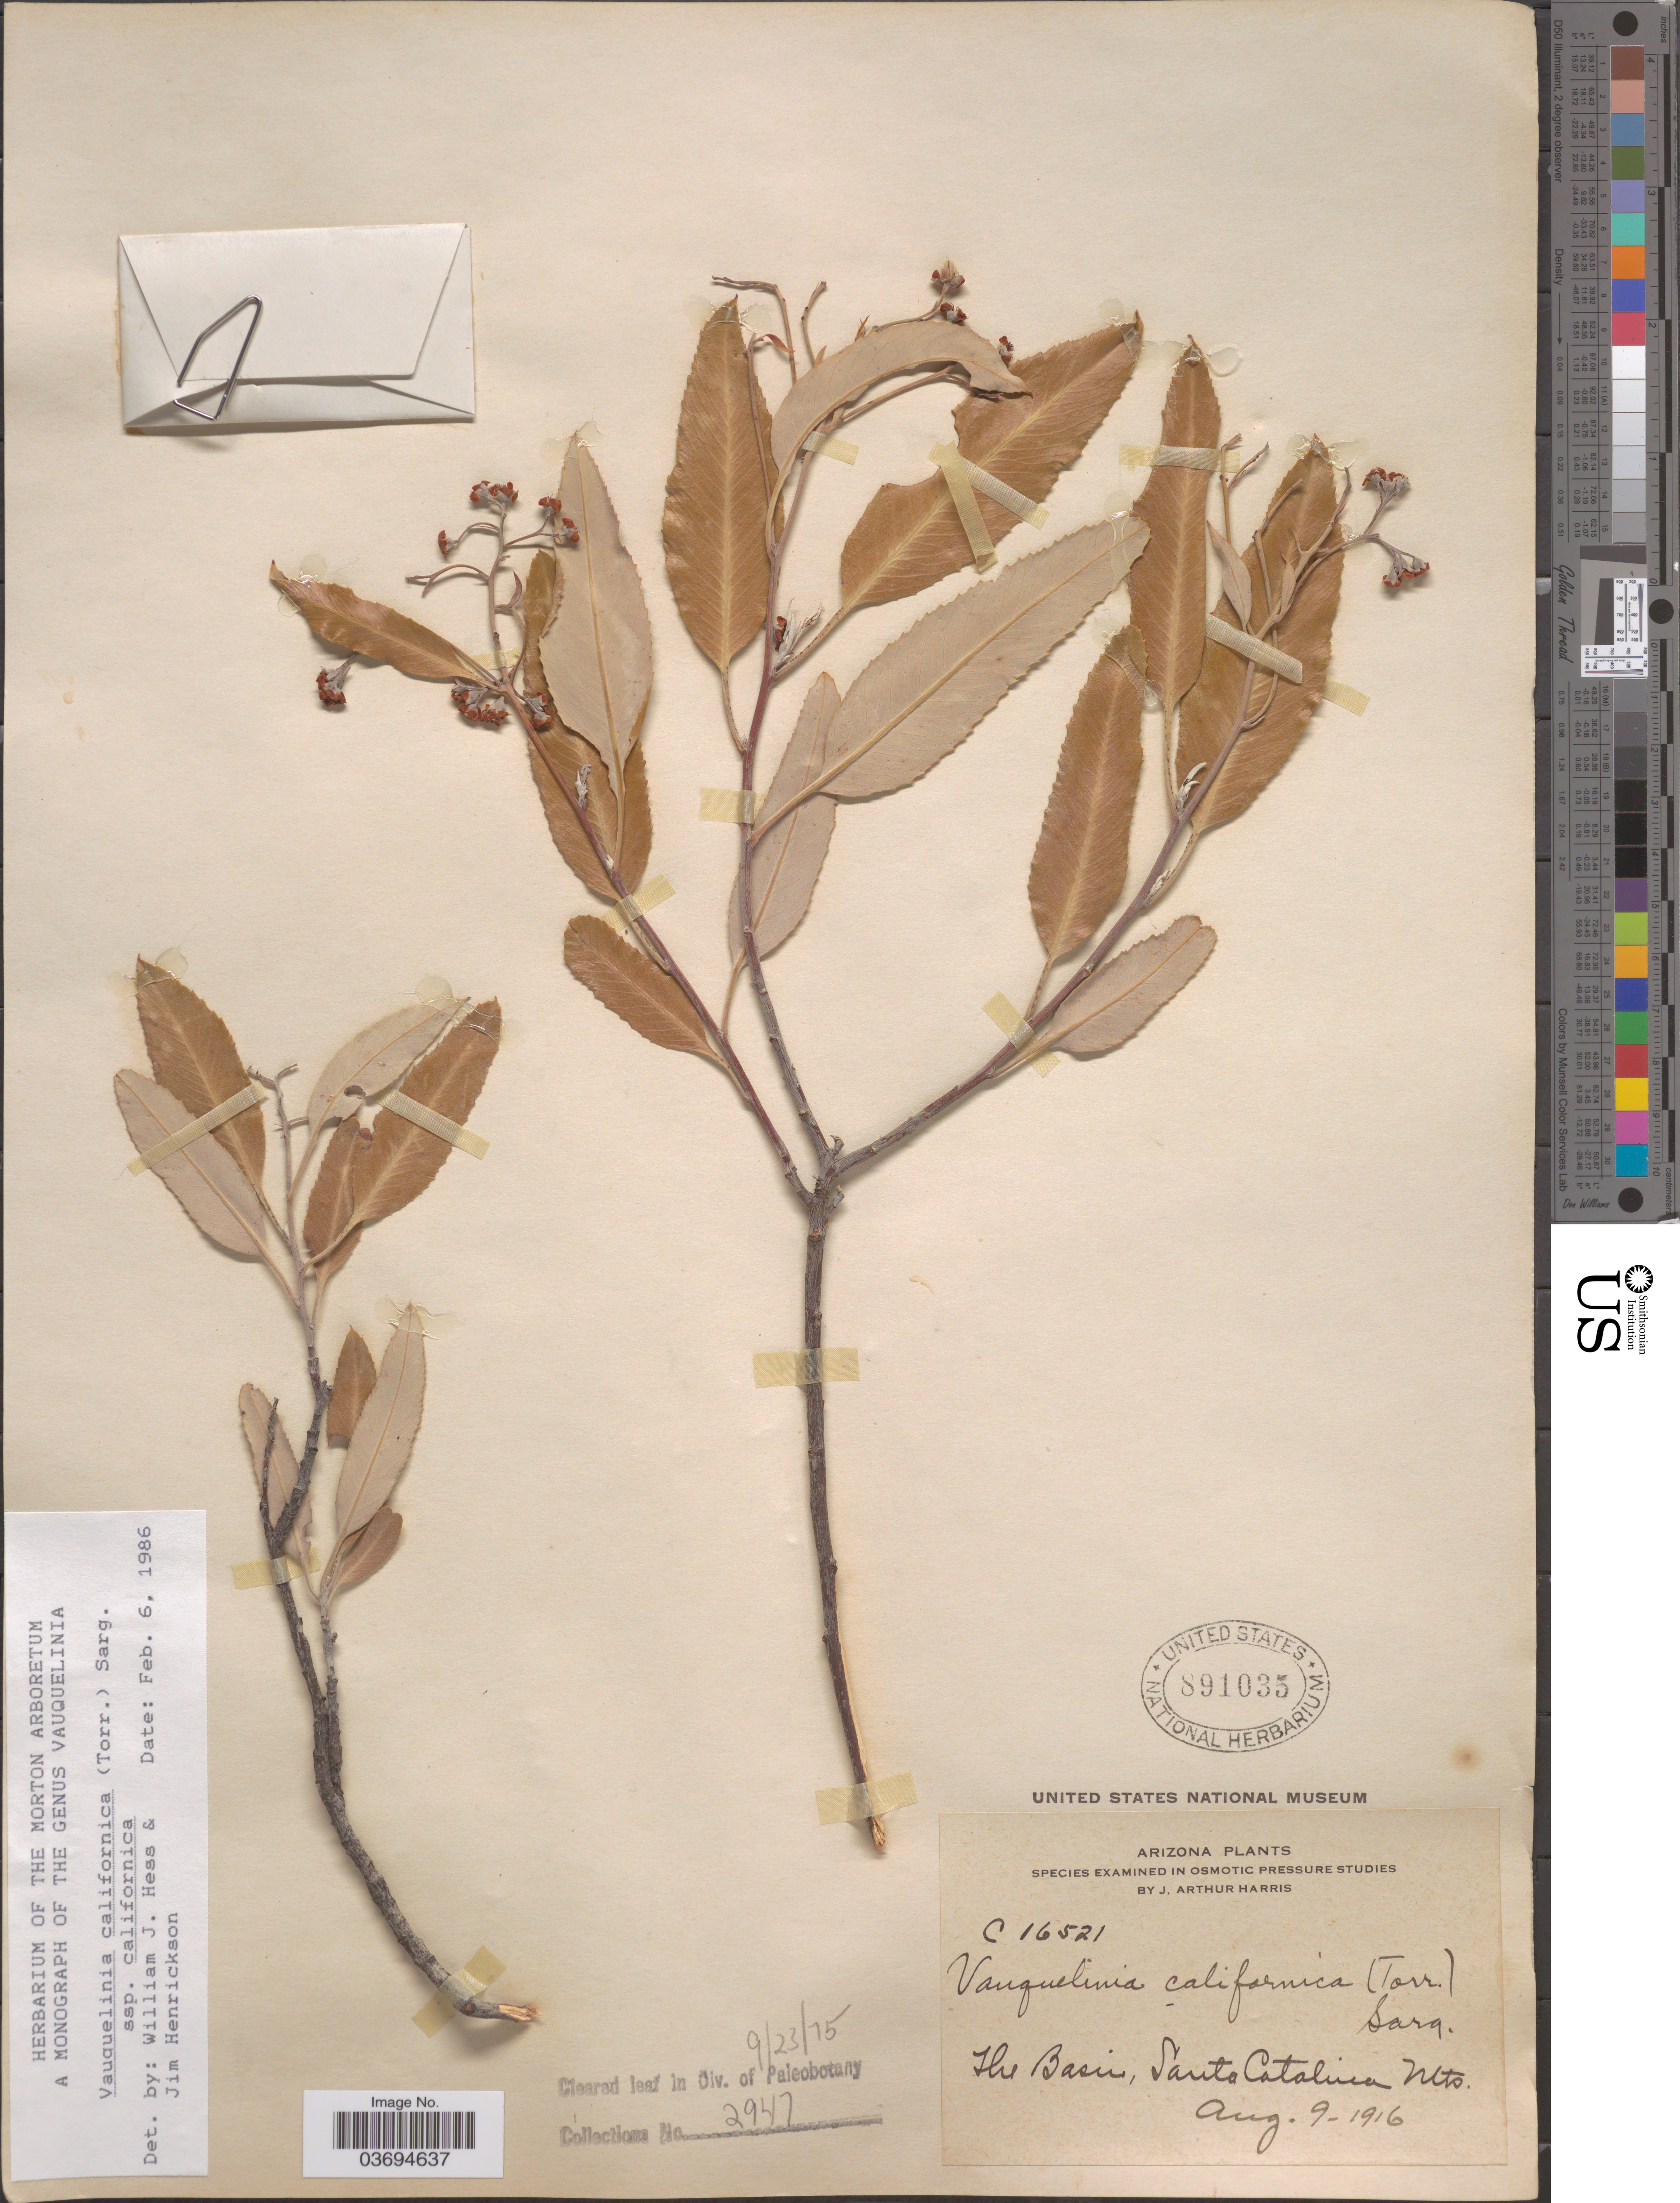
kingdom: Plantae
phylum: Tracheophyta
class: Magnoliopsida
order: Rosales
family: Rosaceae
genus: Vauquelinia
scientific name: Vauquelinia californica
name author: (Torr.) Sarg.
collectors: J. A. Harris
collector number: C16521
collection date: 1916-08-09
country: United States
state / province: Arizona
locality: The Basin, Santa Catalina Mts.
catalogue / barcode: US 891035